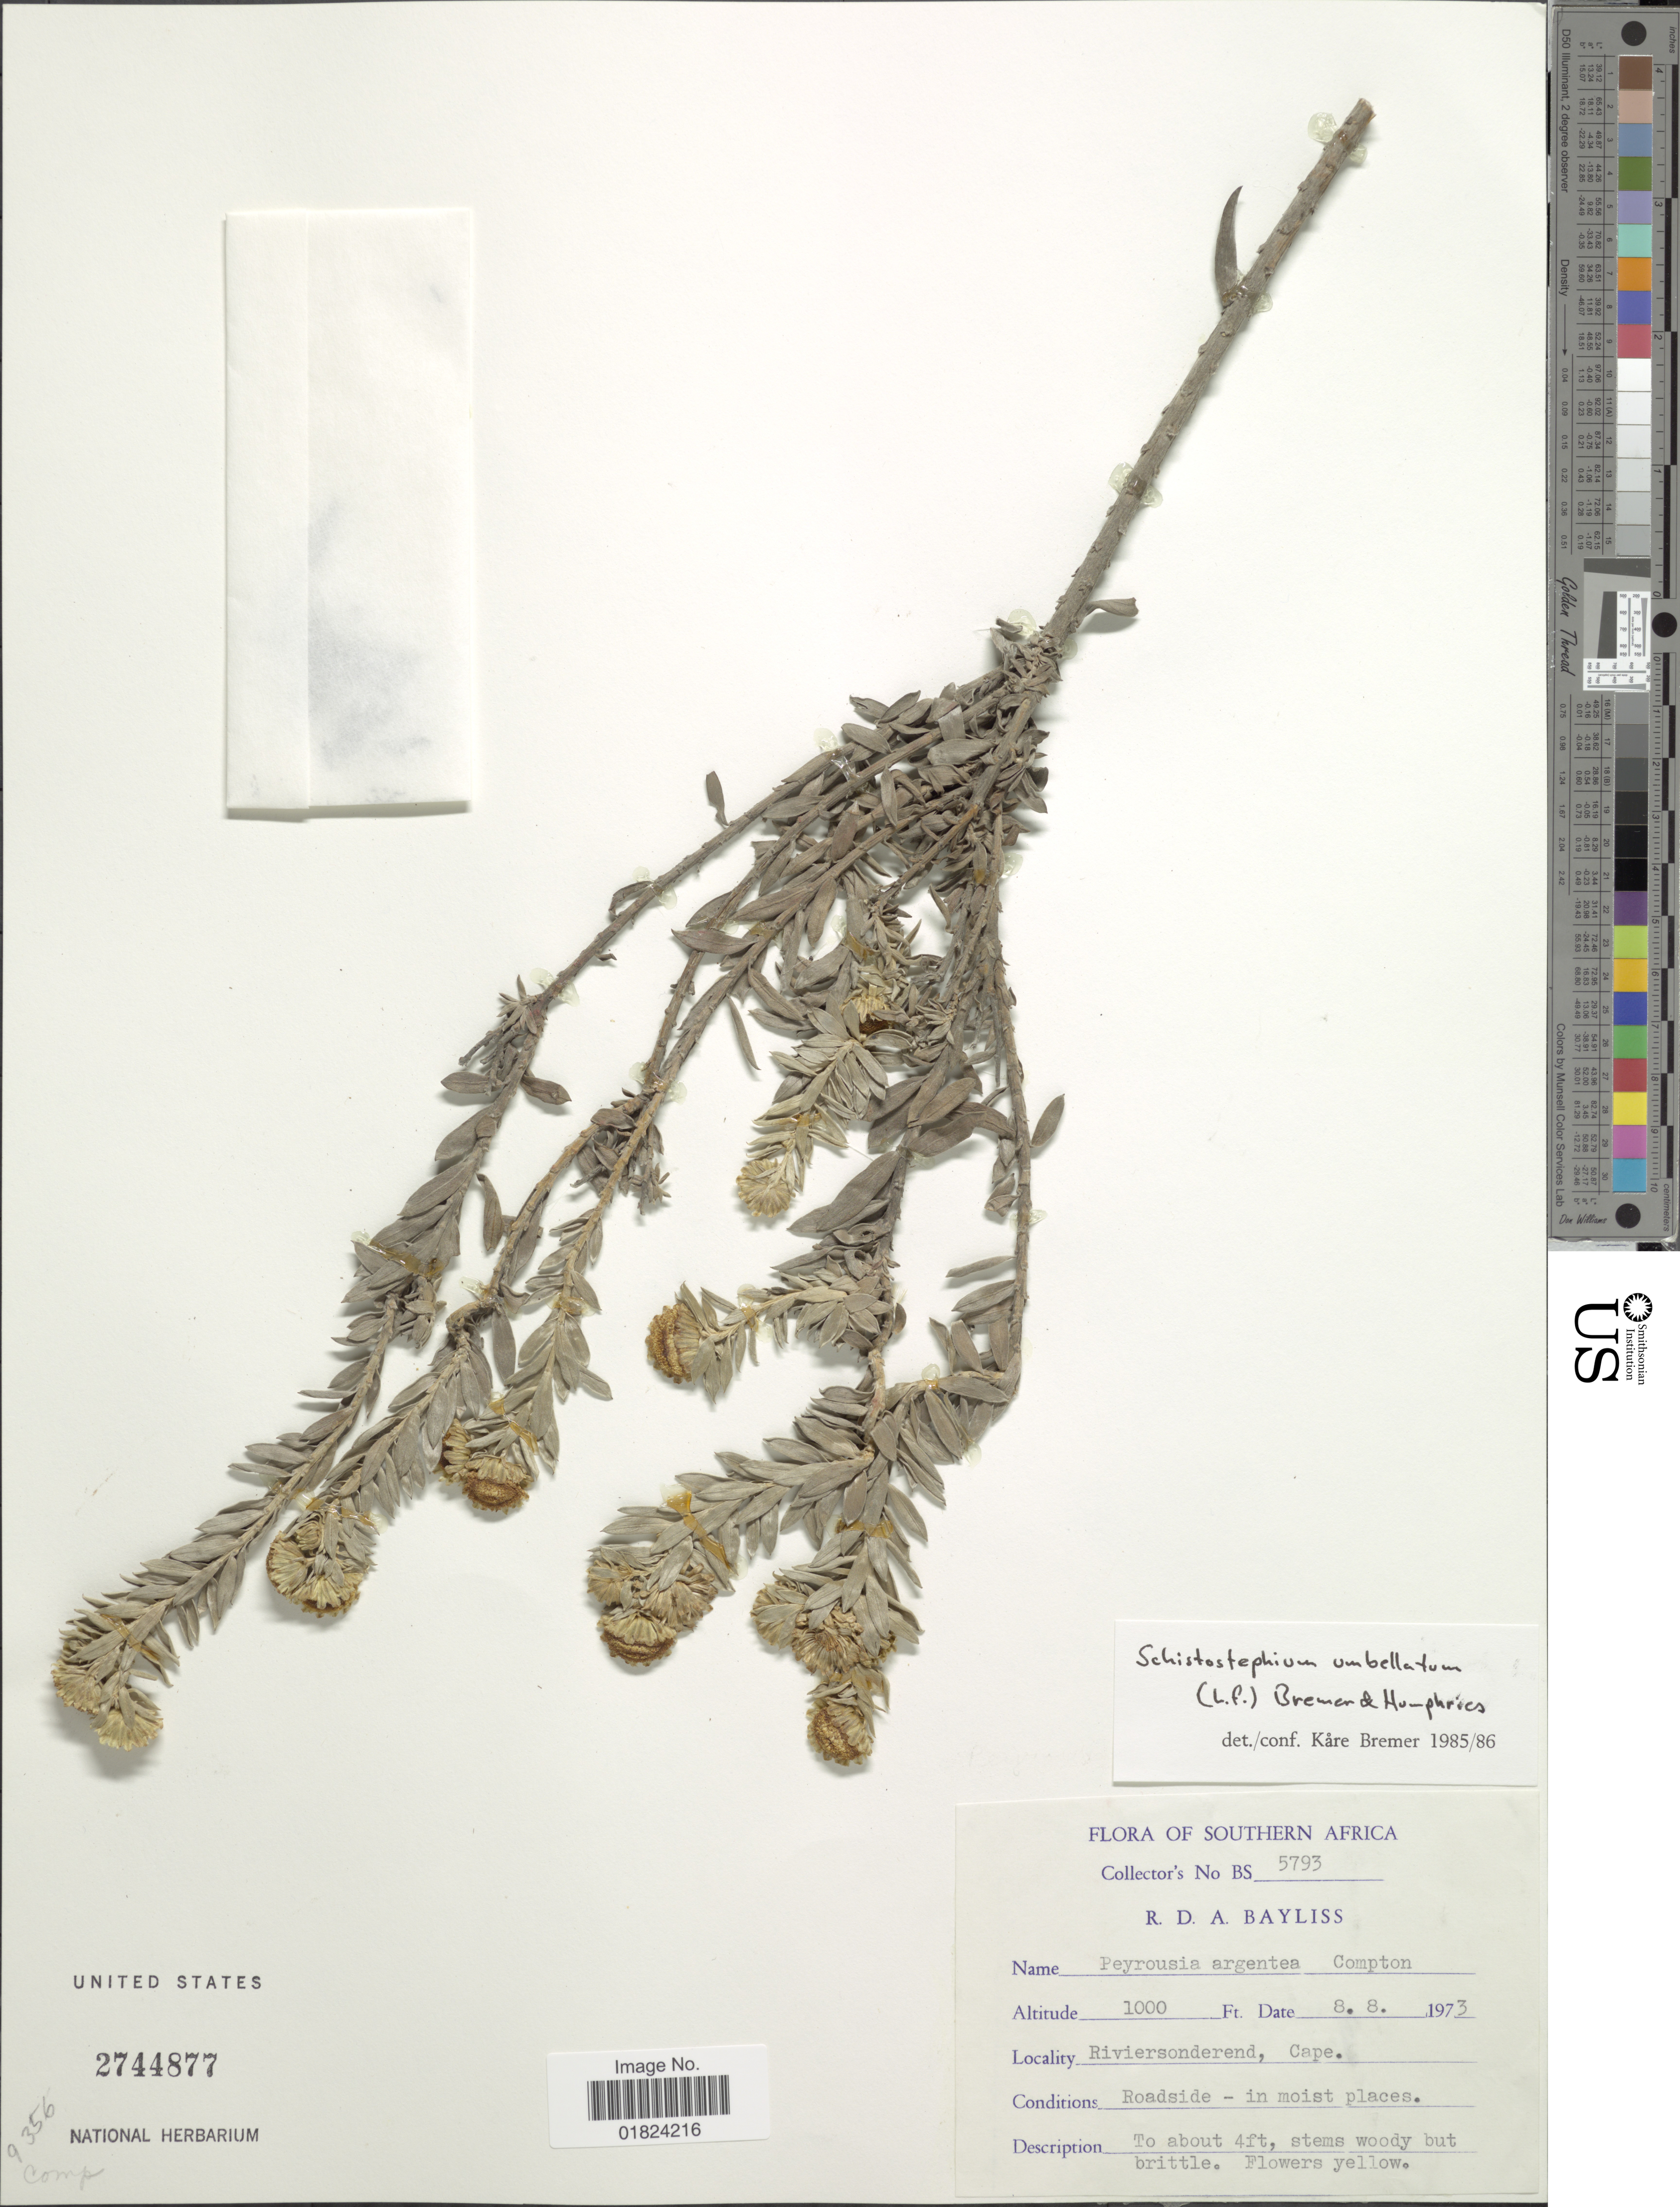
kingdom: Plantae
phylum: Tracheophyta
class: Magnoliopsida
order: Asterales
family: Asteraceae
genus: Schistostephium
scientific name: Schistostephium umbellatum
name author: (L. f.) K. Bremer & Humphries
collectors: R. Bayliss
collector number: BS 5793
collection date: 1973-08-08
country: South Africa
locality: Riviersonderend, Cape, roadside.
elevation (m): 305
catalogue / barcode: US 2744877